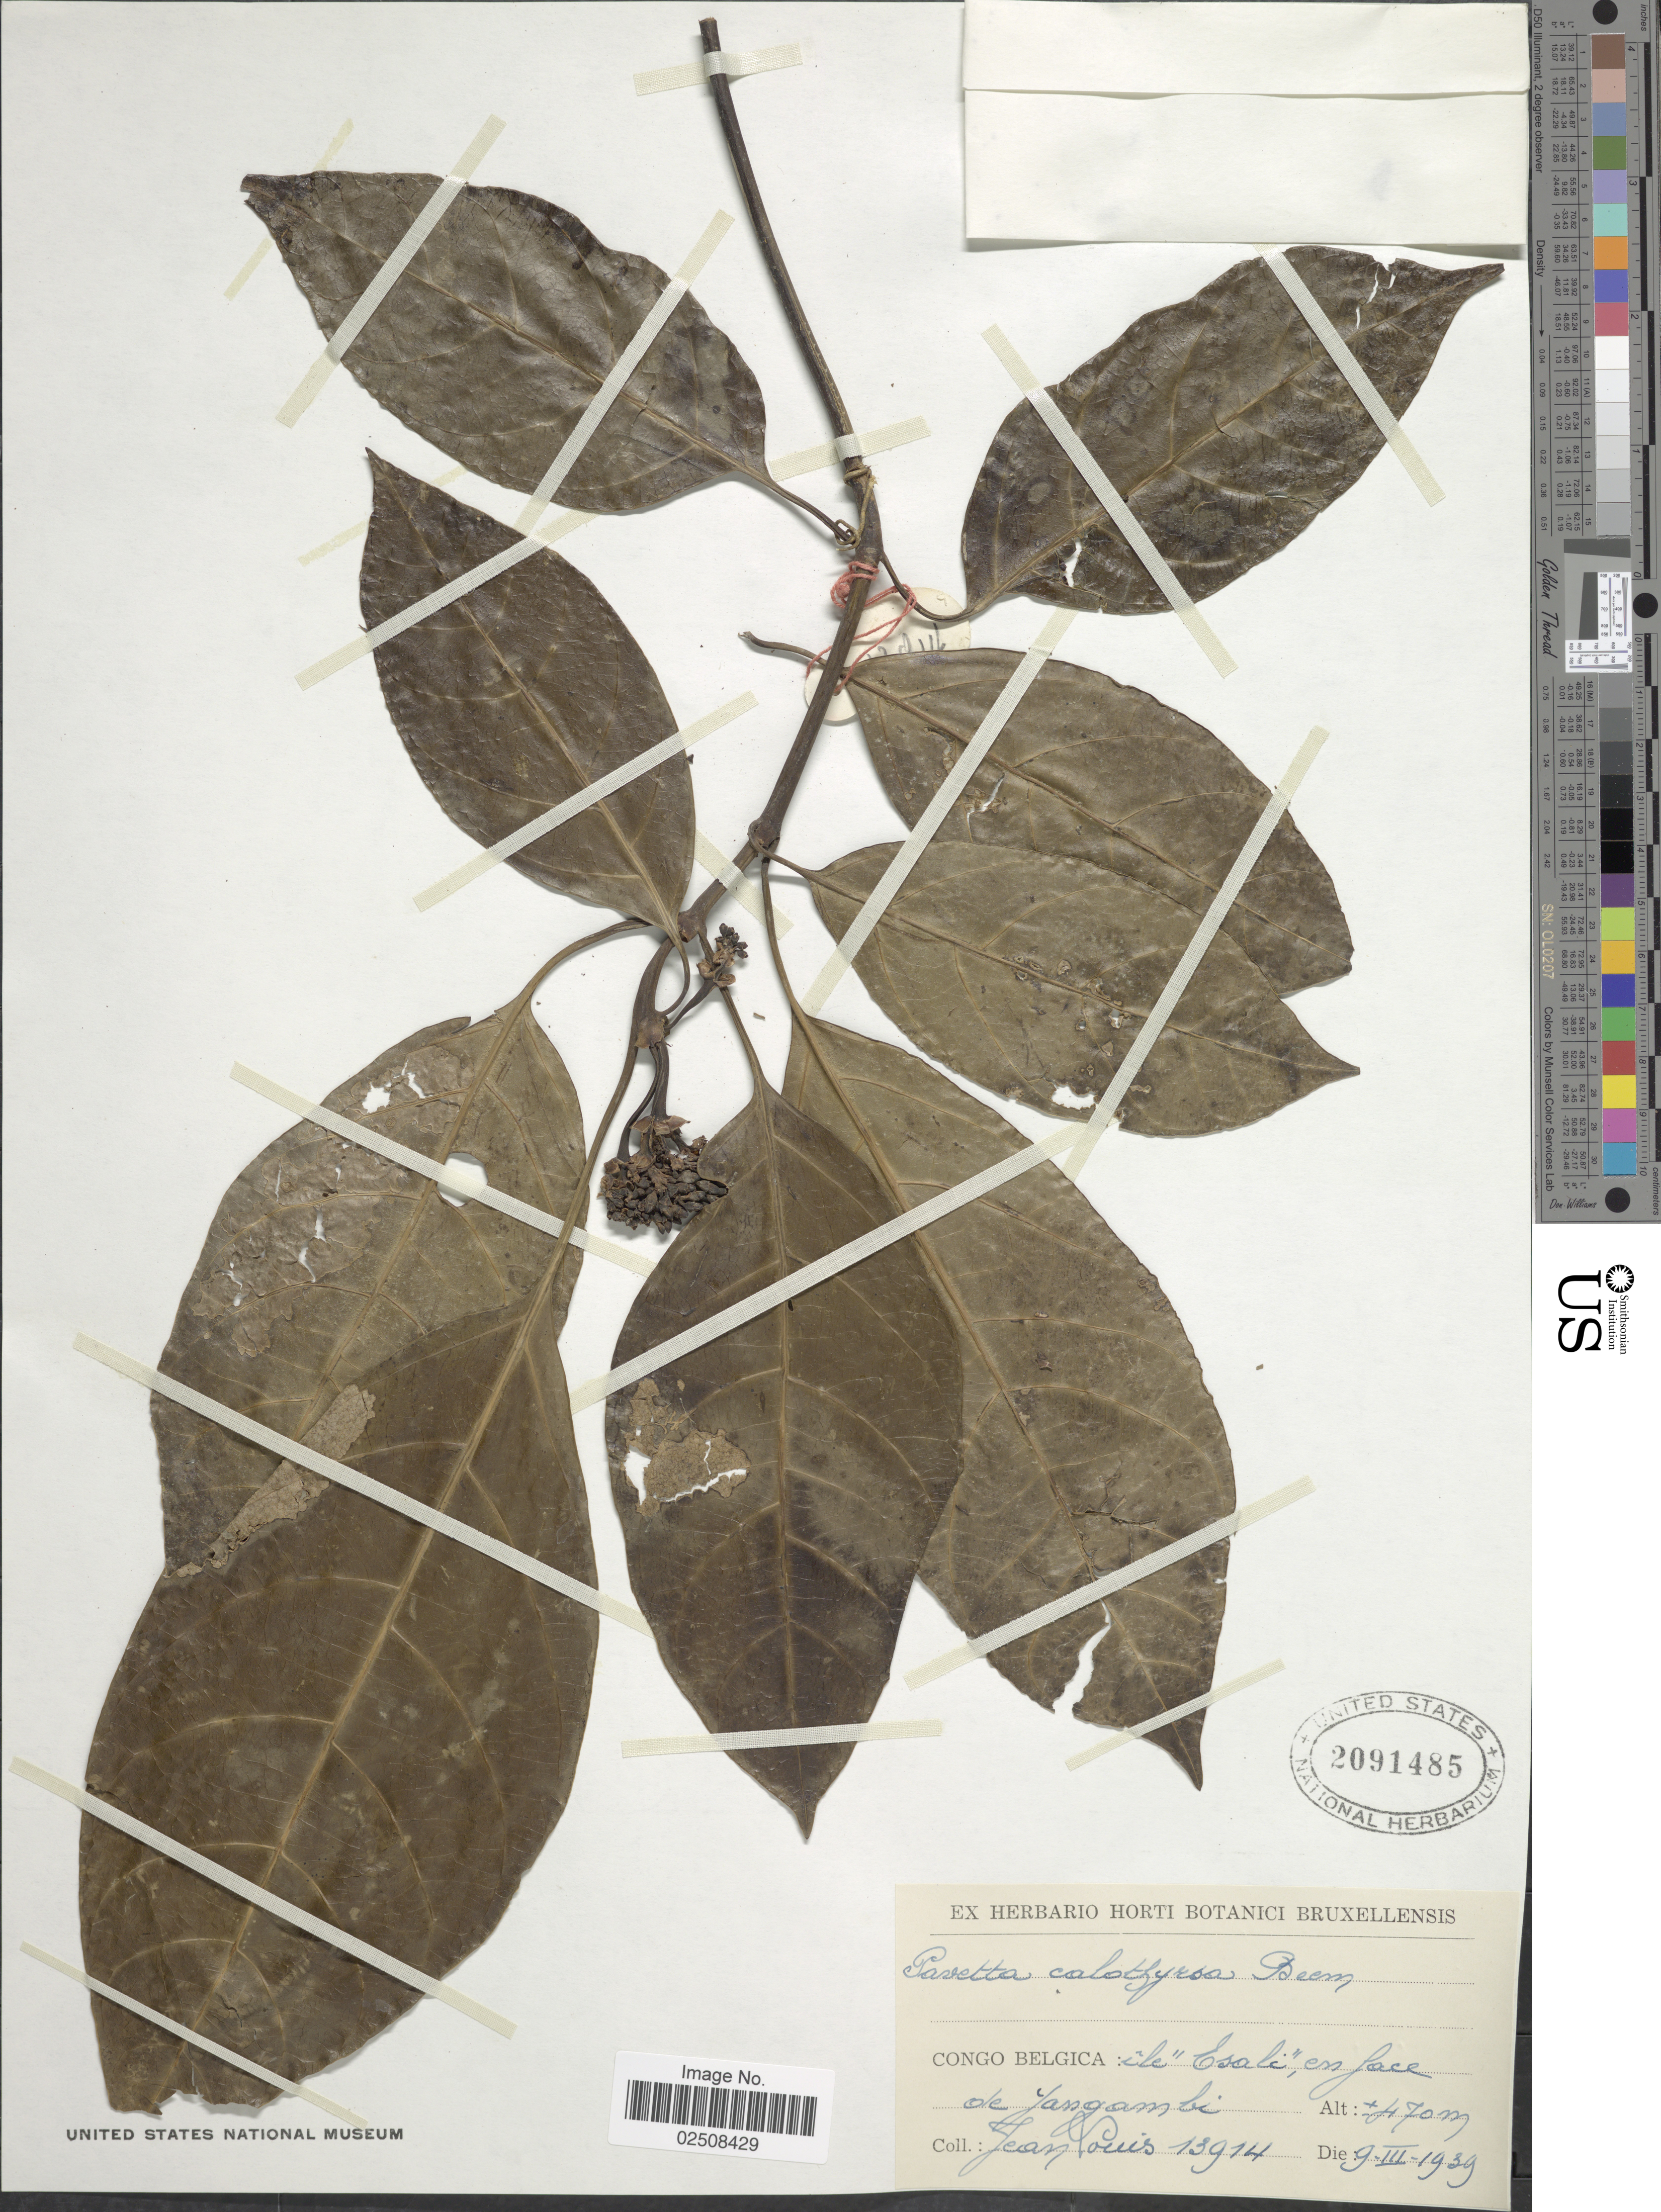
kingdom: Plantae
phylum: Tracheophyta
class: Magnoliopsida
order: Gentianales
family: Rubiaceae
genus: Pavetta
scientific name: Pavetta calothyrsa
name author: Bremek.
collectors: J. Louis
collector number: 13914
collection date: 1939-03-09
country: Congo, Democratic Republic of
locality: Congo Belgica: Ile Esali, en face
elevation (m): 470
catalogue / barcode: US 2091485